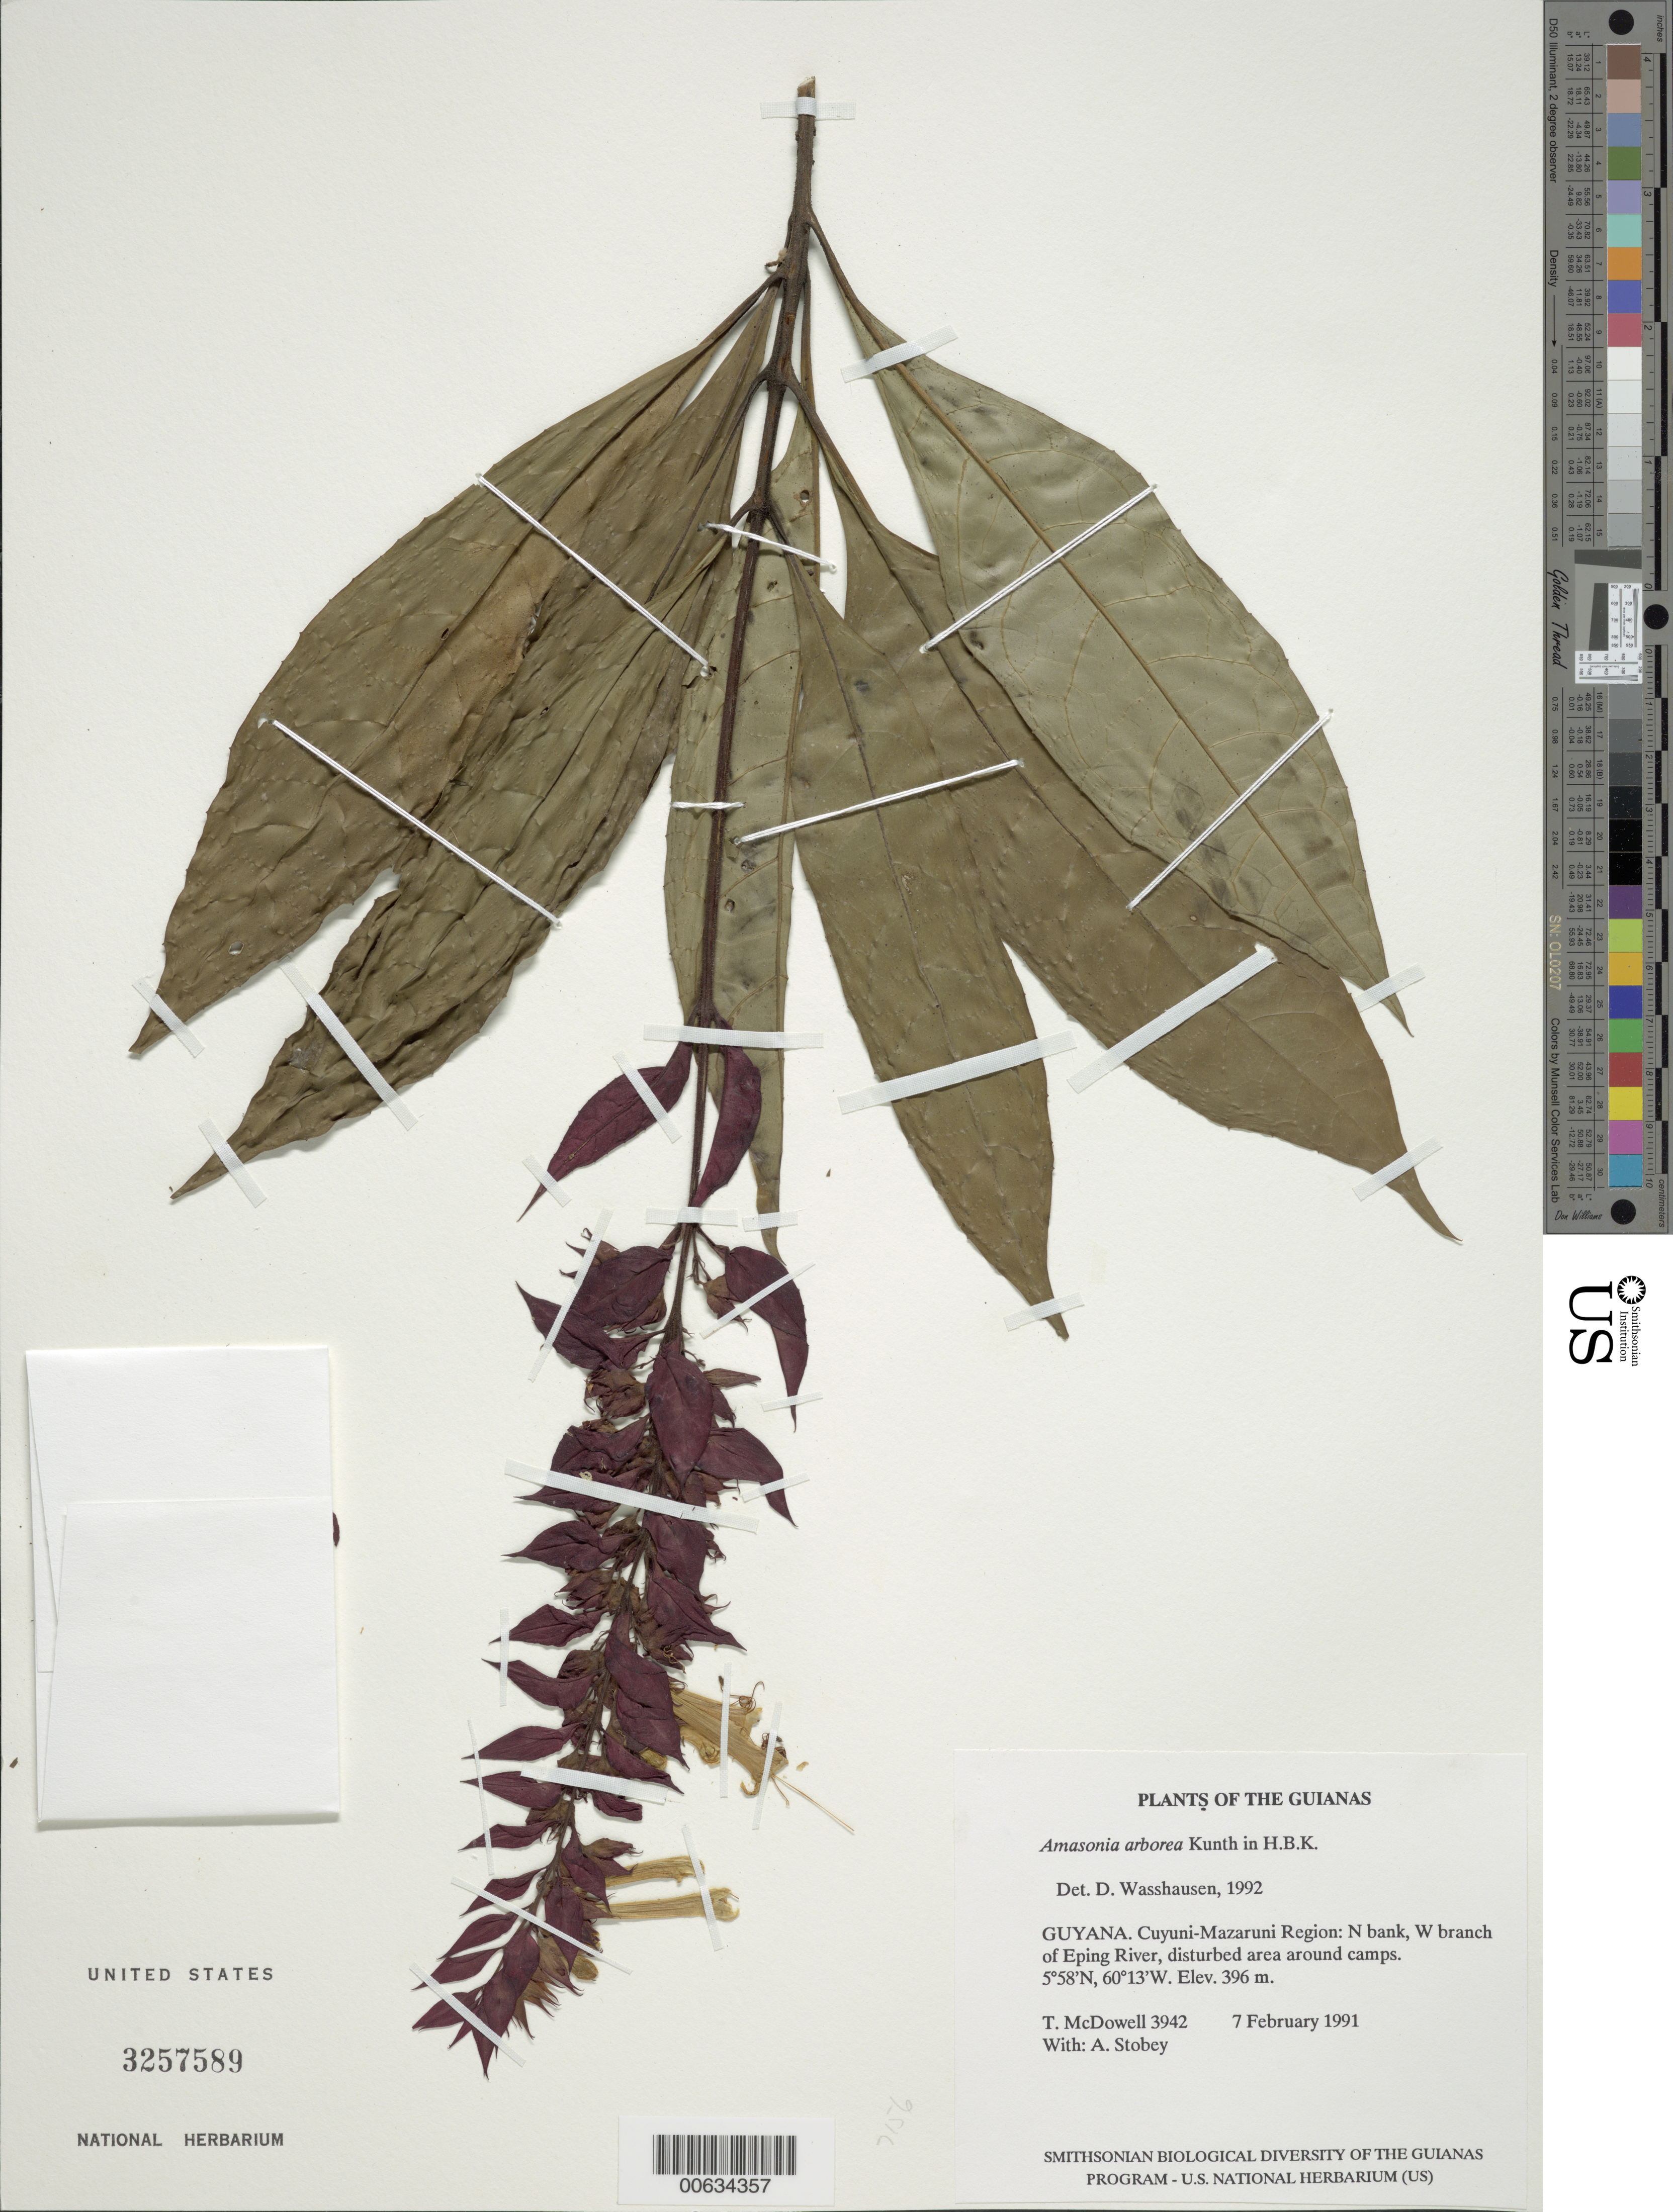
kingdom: Plantae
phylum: Tracheophyta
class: Magnoliopsida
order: Lamiales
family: Lamiaceae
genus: Amasonia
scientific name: Amasonia arborea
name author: (Aubl.) Moldenke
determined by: Wasshausen, Dieter C., (BOT), Smithsonian Institution - National Museum of Natural History (UNITED STATES)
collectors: T. McDowell & A. Stobey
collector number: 3942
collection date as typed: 7 February 1991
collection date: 1991-02-07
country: Guyana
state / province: Cuyuni-Mazaruni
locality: N bank, W branch of Eping River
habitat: Disturbed area around camps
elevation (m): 396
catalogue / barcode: US 3257589